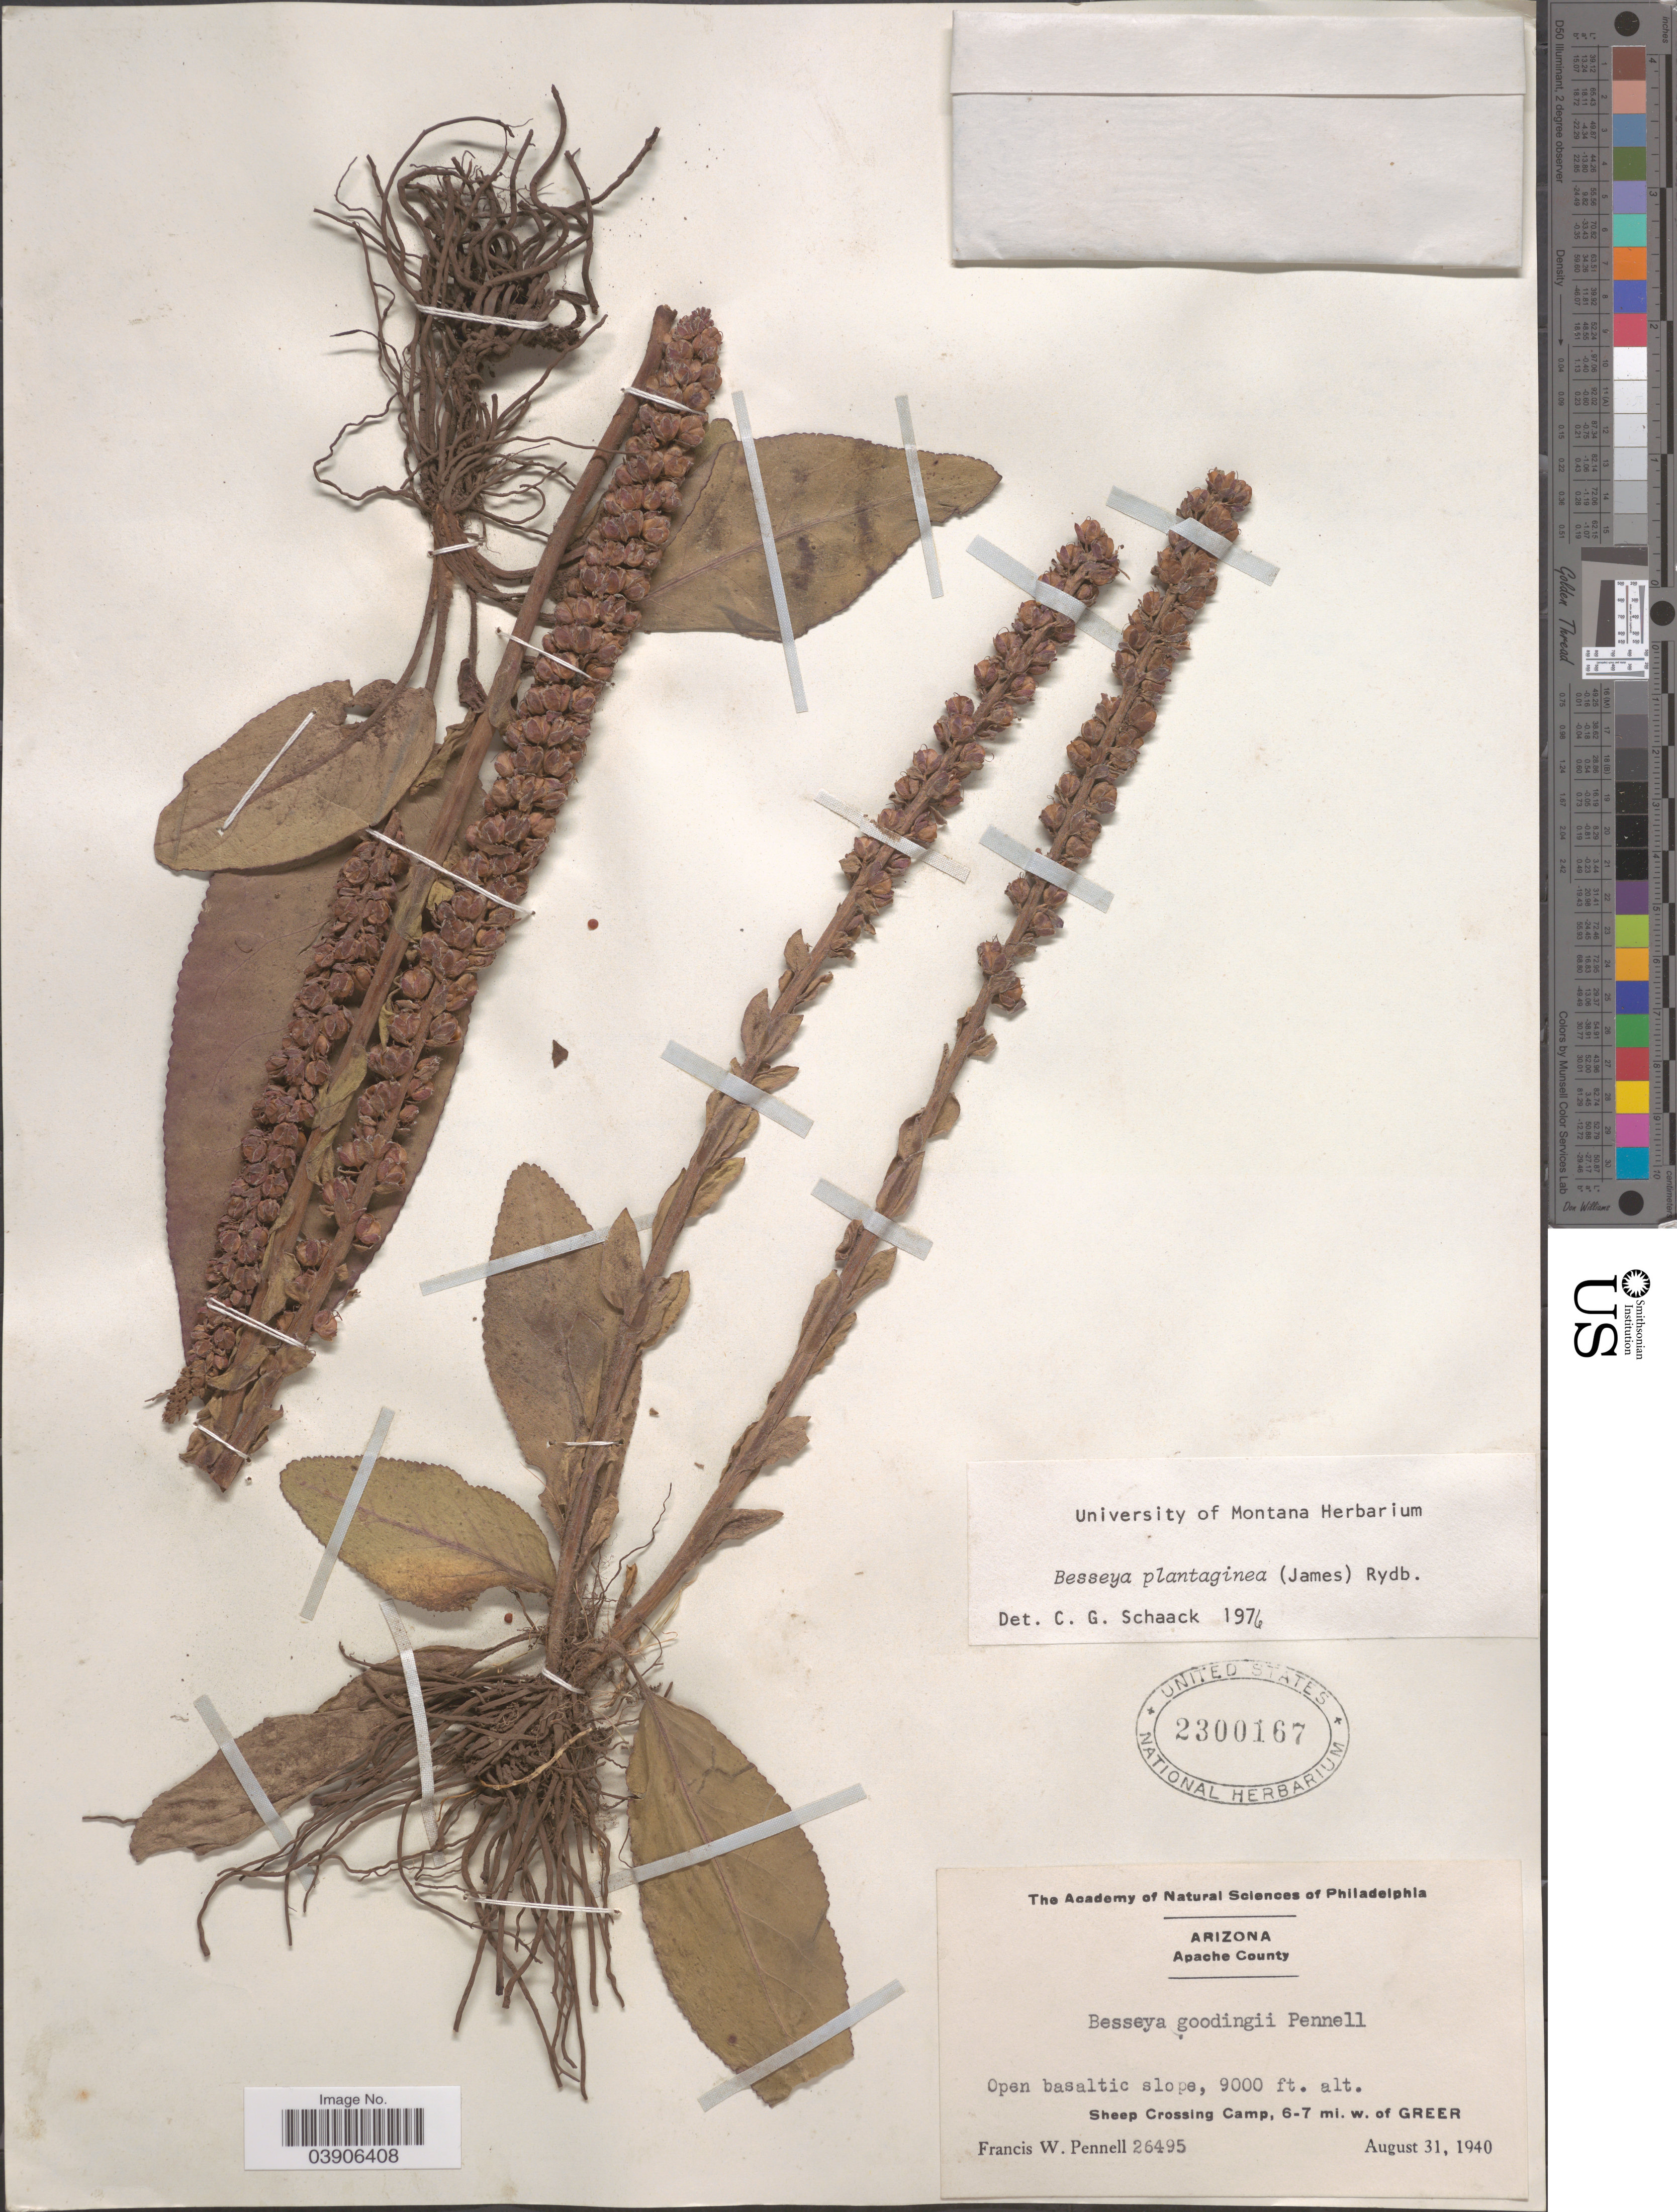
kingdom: Plantae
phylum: Tracheophyta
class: Magnoliopsida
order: Lamiales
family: Plantaginaceae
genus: Synthyris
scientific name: Synthyris plantaginea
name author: (E. James) Benth.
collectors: F. W. Pennell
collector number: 26495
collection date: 1940-08-31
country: United States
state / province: Arizona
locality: Apache County. Sheep Crossing Camp, 6-7 mi. w. of Greer.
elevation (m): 2743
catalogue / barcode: US 2300167